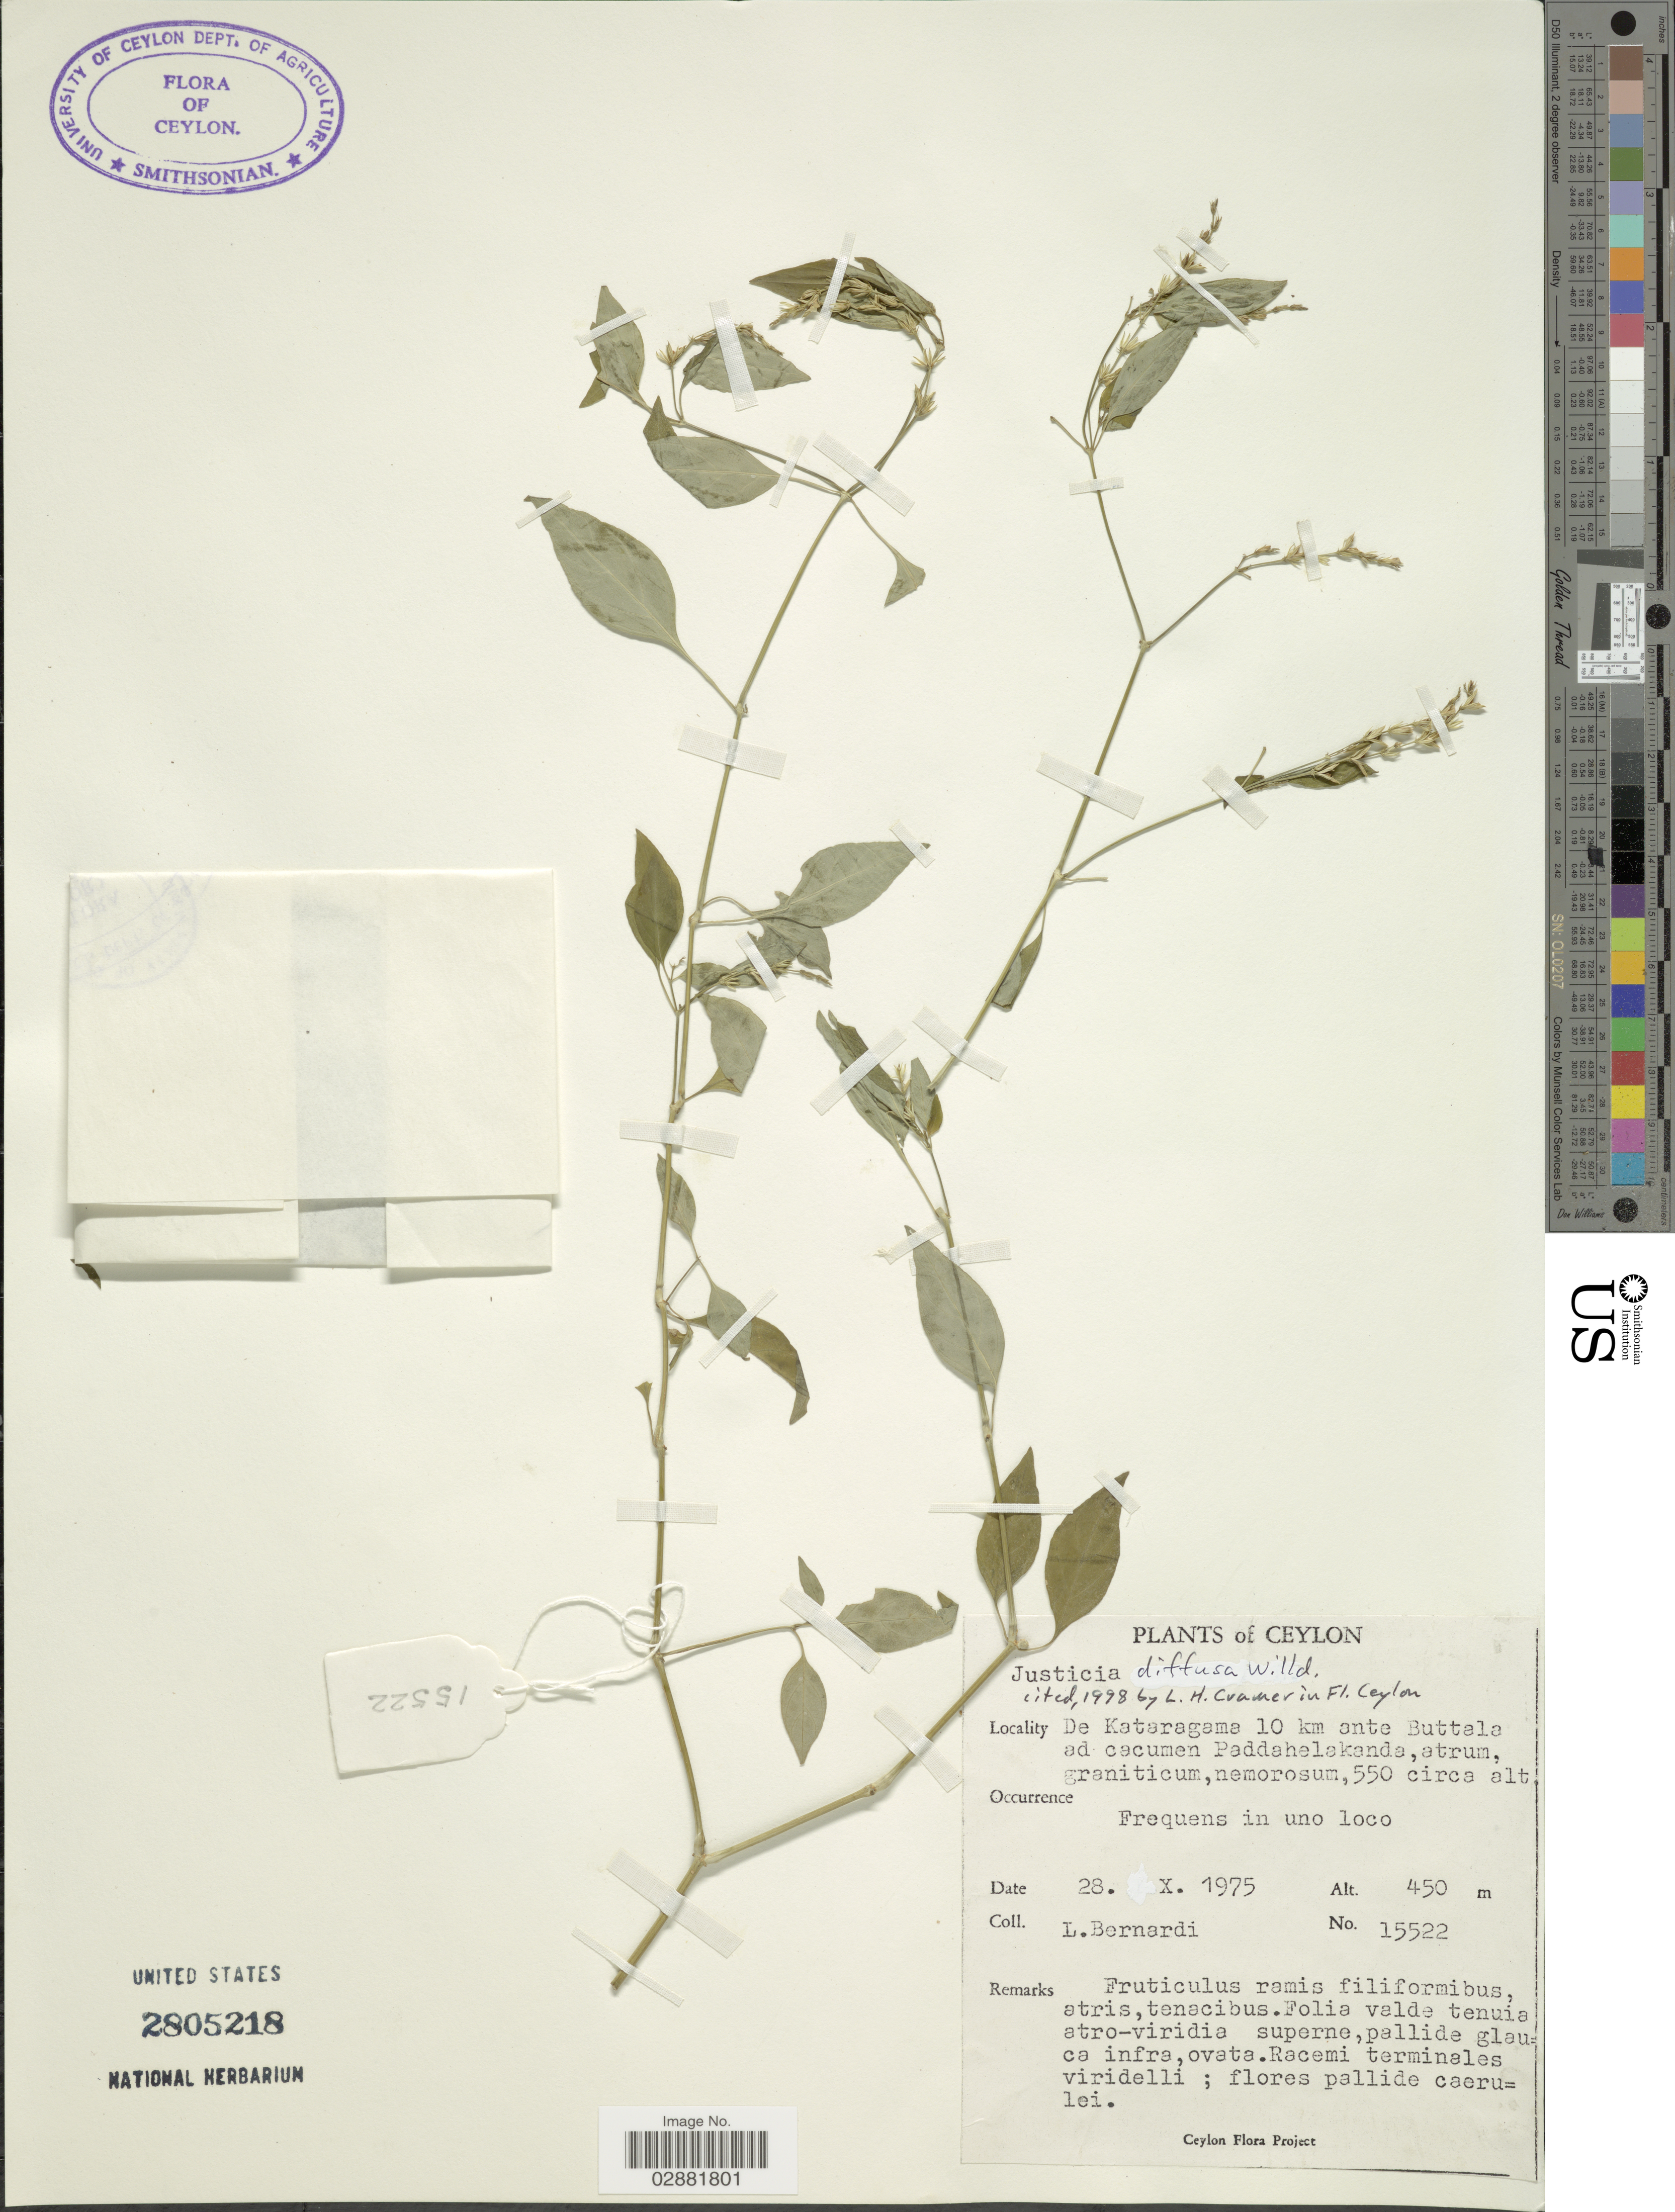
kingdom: Plantae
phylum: Tracheophyta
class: Magnoliopsida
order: Lamiales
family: Acanthaceae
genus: Justicia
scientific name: Justicia diffusa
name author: Willd.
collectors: L. Bernardi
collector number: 15522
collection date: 1975-10-28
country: Sri Lanka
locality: De Kataragama 10 km ante Buttala ad cacumen Paddahelakanda.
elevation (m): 450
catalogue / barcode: US 2805218